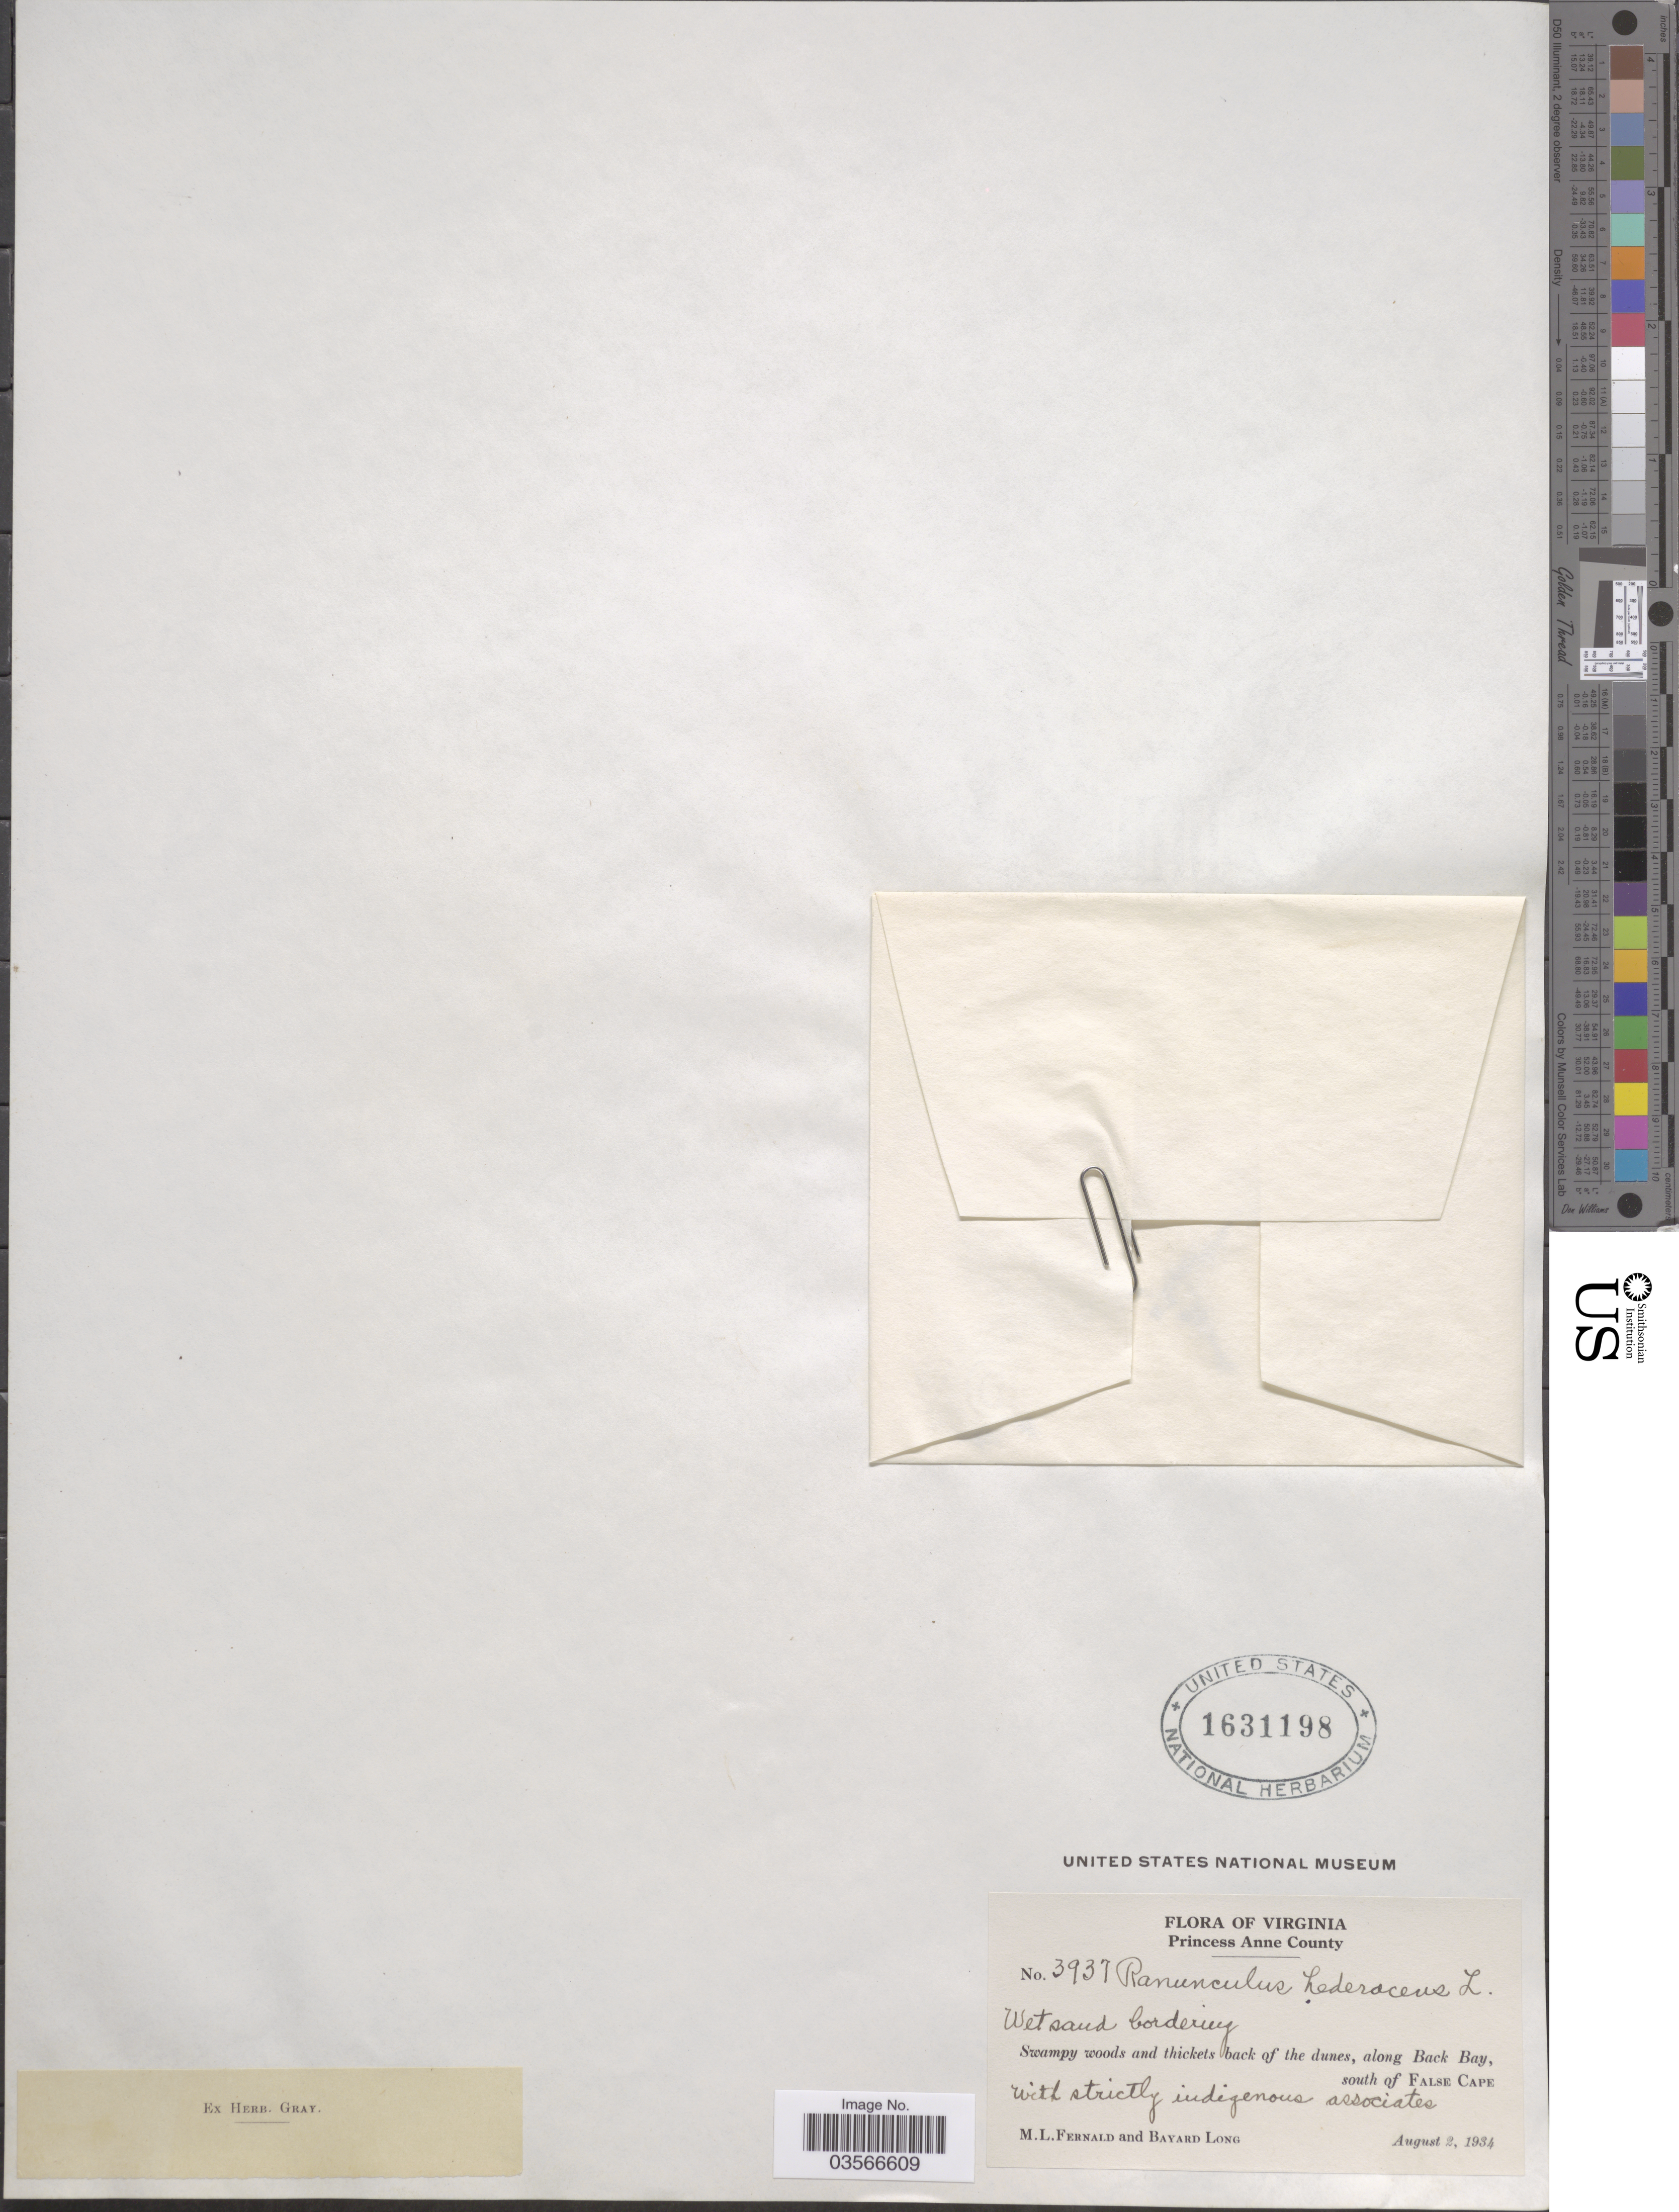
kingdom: Plantae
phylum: Tracheophyta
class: Magnoliopsida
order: Ranunculales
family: Ranunculaceae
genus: Ranunculus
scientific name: Ranunculus hederaceus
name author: L.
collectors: M. L. Fernald & B. Long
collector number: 3937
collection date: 1934-08-02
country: United States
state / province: Virginia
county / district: City of Virginia Beach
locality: Princess Anne (=historic county name)County. Along Back Bay, south of False Cape.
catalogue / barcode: US 1631198